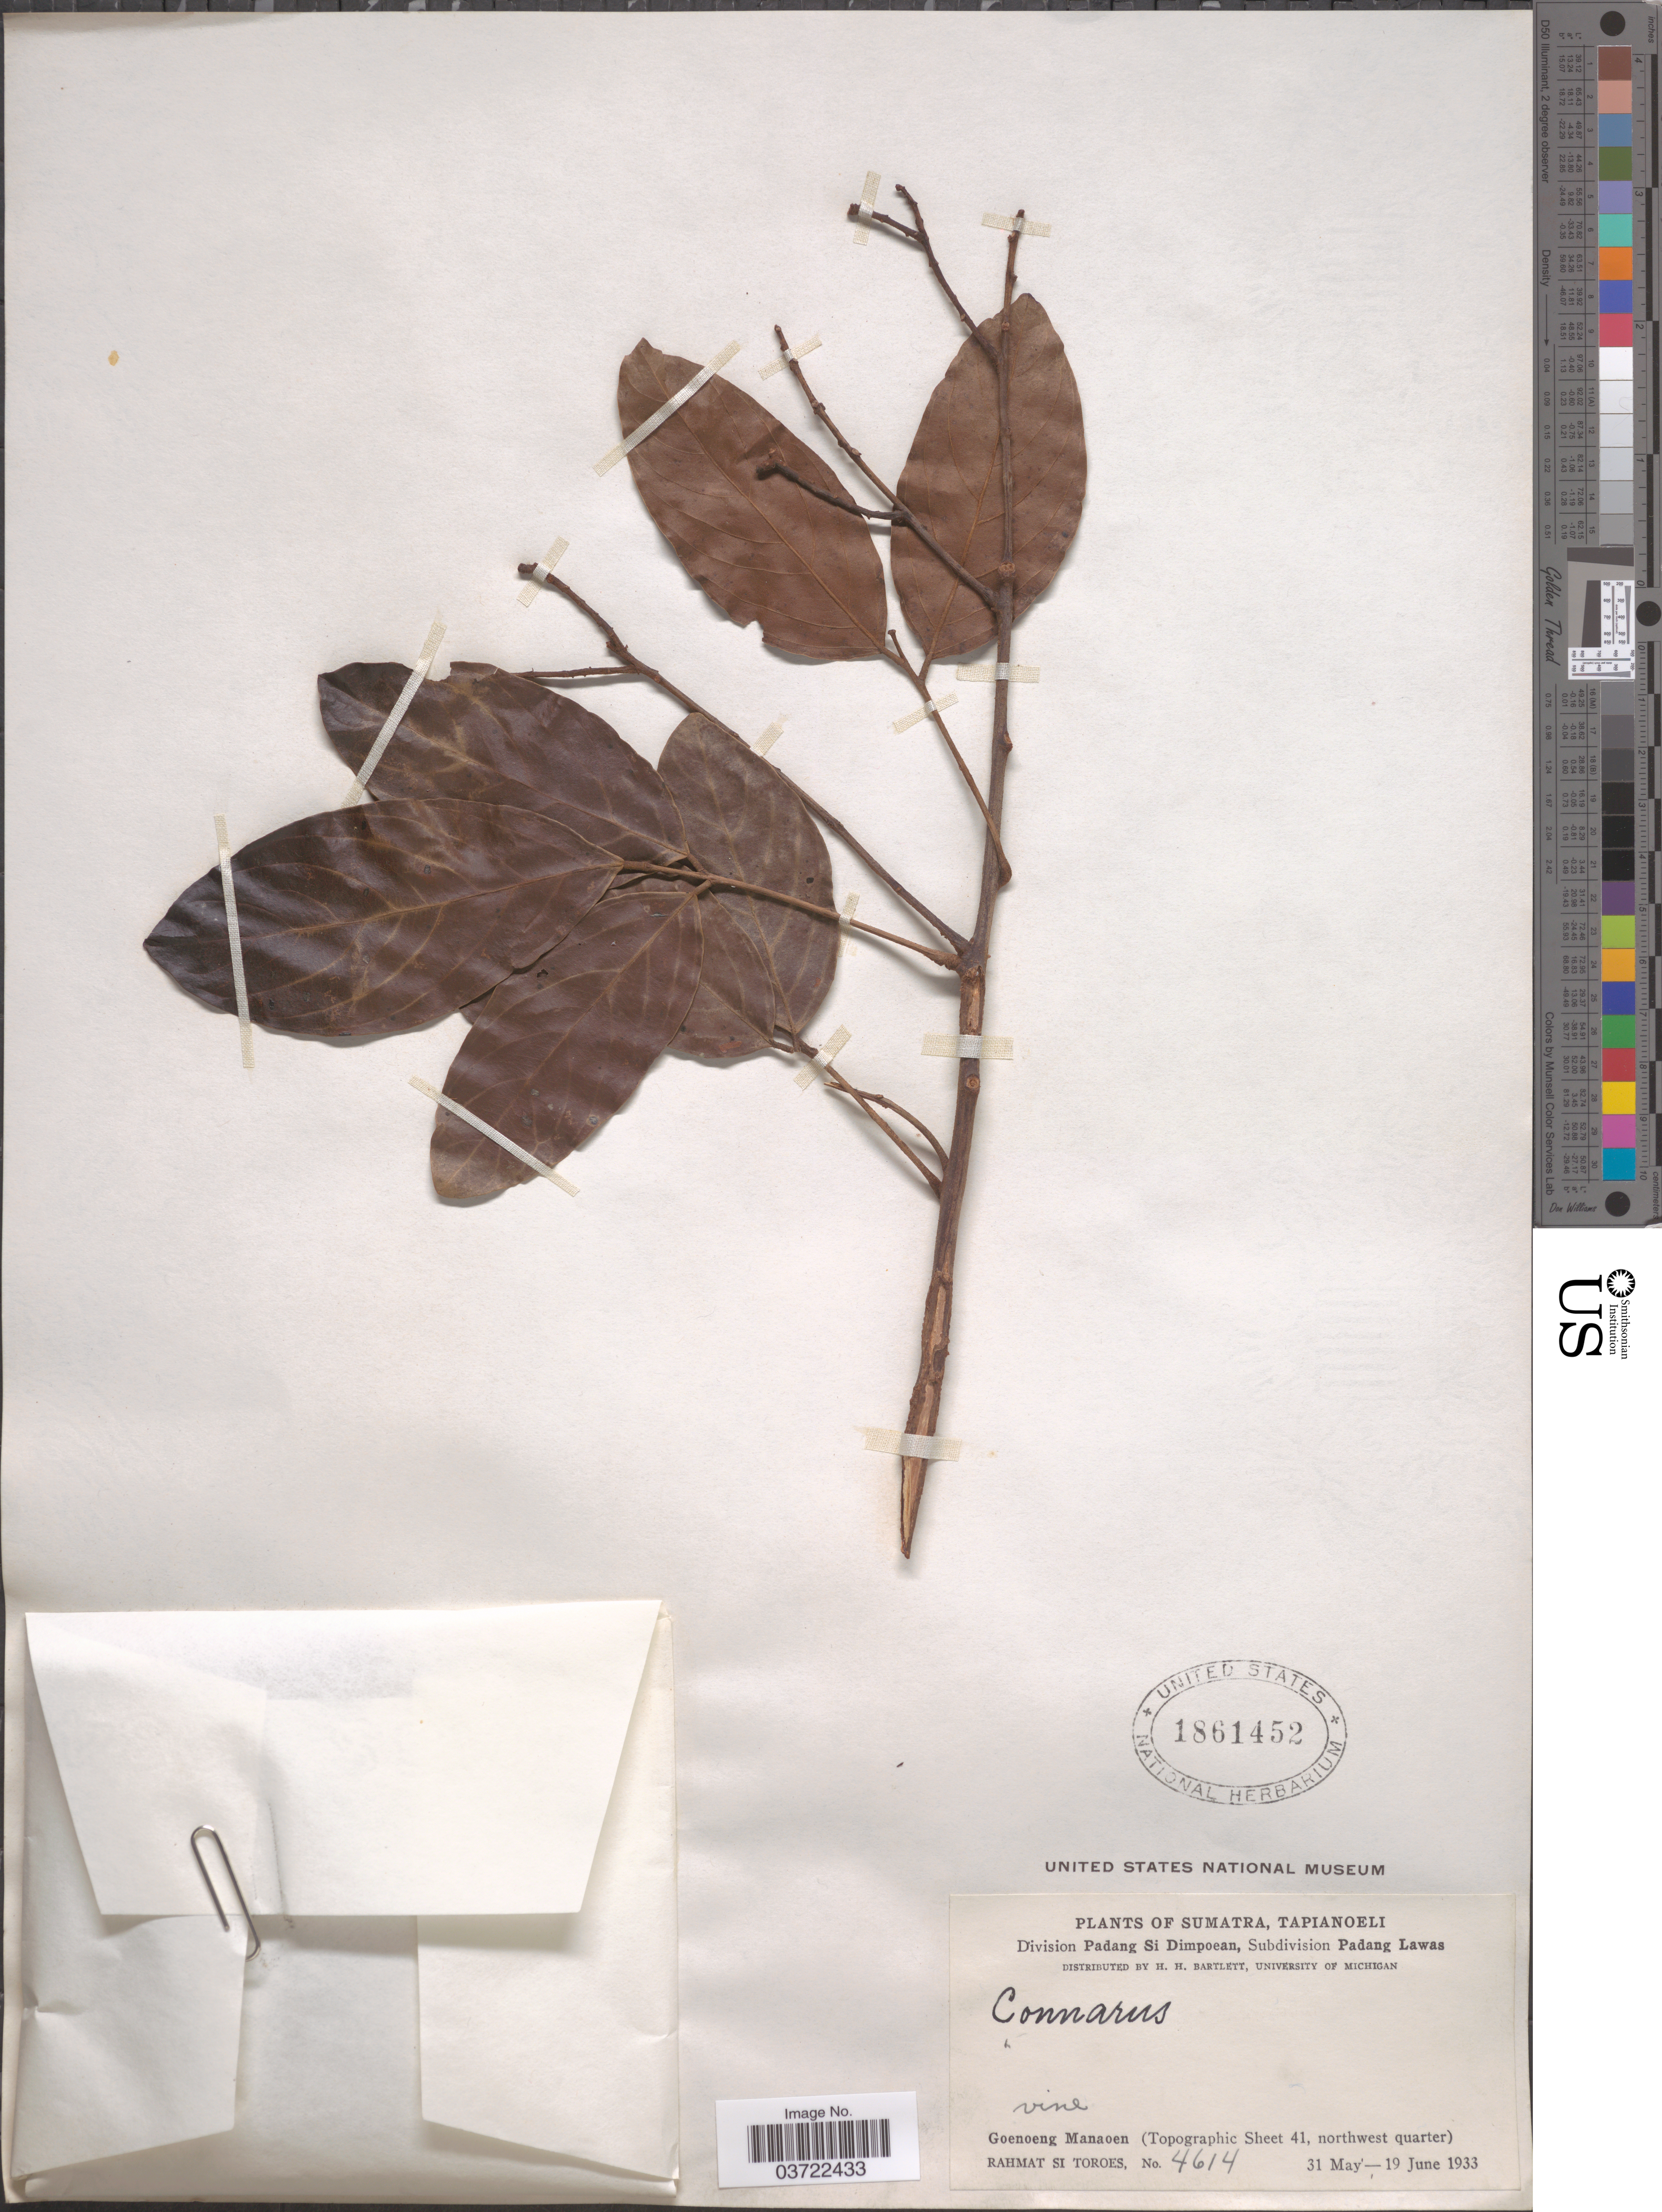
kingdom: Plantae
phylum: Tracheophyta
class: Magnoliopsida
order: Oxalidales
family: Connaraceae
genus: Connarus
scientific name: Connarus sp.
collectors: Rahmat Si Boeea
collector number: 4614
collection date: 1933-05-31/1933-06-19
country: Indonesia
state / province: Sumatra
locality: Tapianoeli. Division Padang Si Dimpoean, Subdivision Padang Lawas. Goenoeng Manaoen (Topographic Sheet 41, northwest quarter).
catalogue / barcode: US 1861452